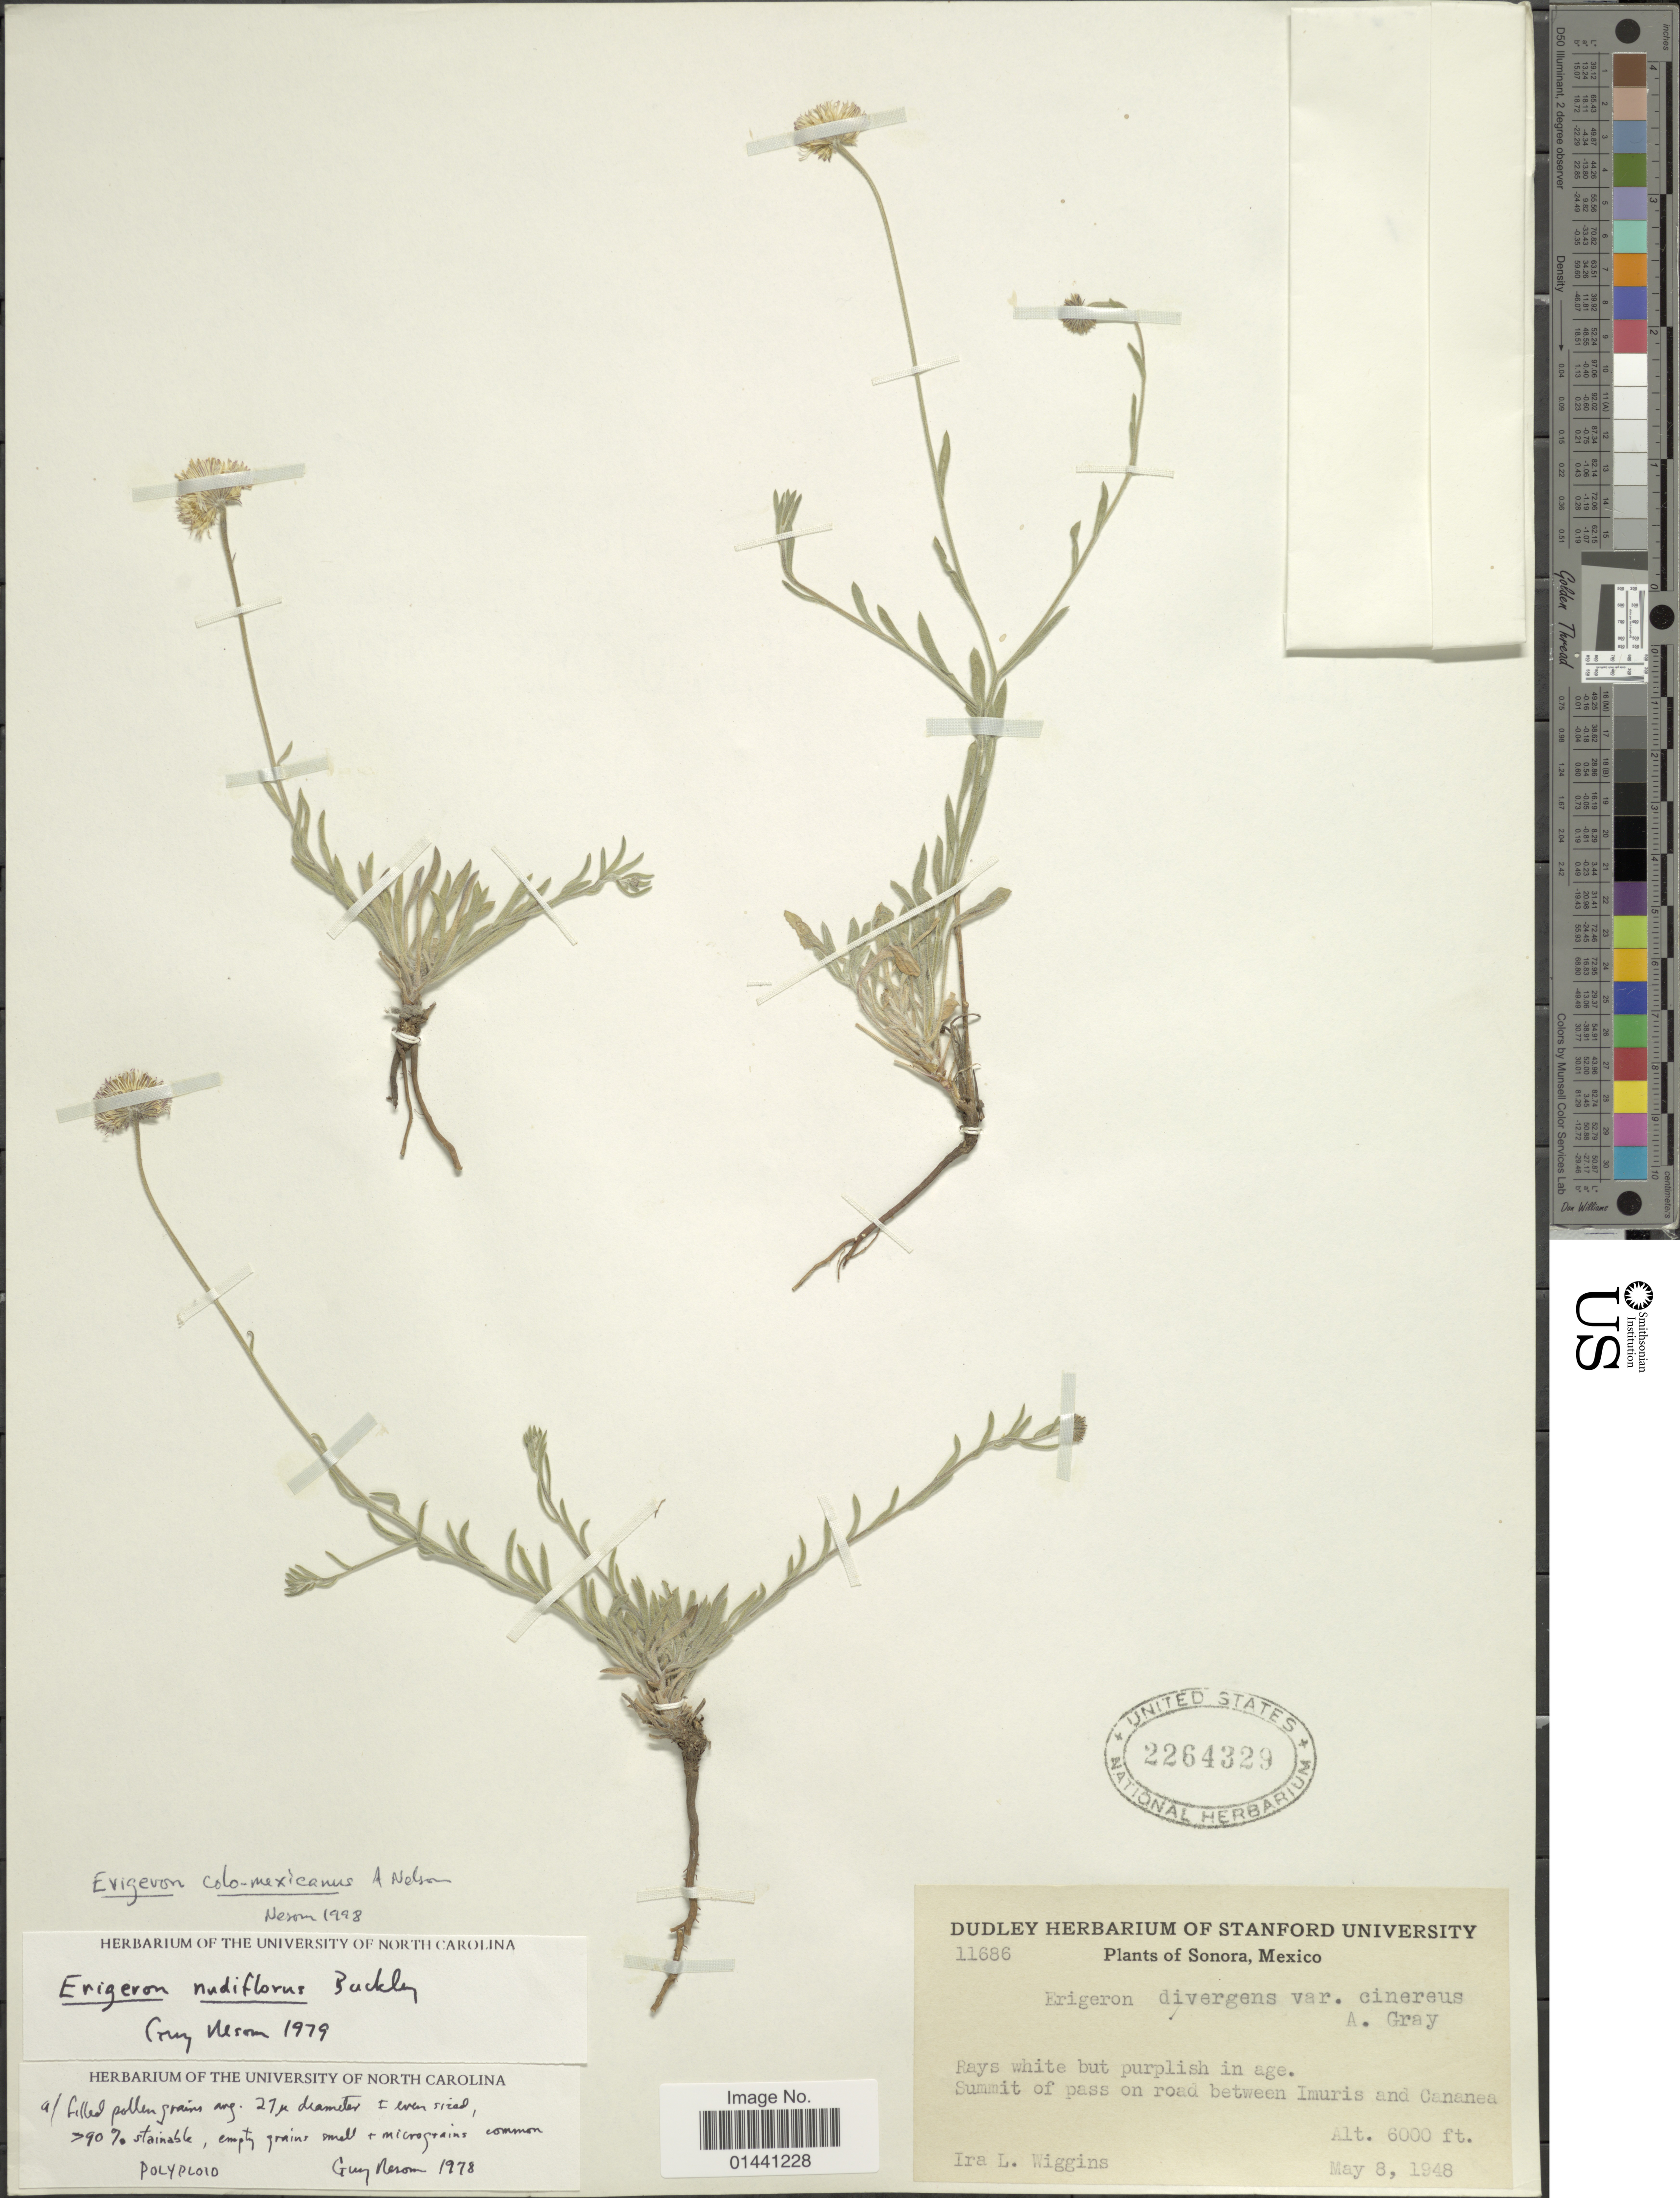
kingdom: Plantae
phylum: Tracheophyta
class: Magnoliopsida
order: Asterales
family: Asteraceae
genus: Erigeron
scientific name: Erigeron colomexicanus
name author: A. Nelson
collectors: I. L. Wiggins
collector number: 11686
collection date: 1948-05-08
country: Mexico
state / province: Sonora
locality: Summit of pass on road between Imuris and Cananea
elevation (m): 1829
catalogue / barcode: US 2264329